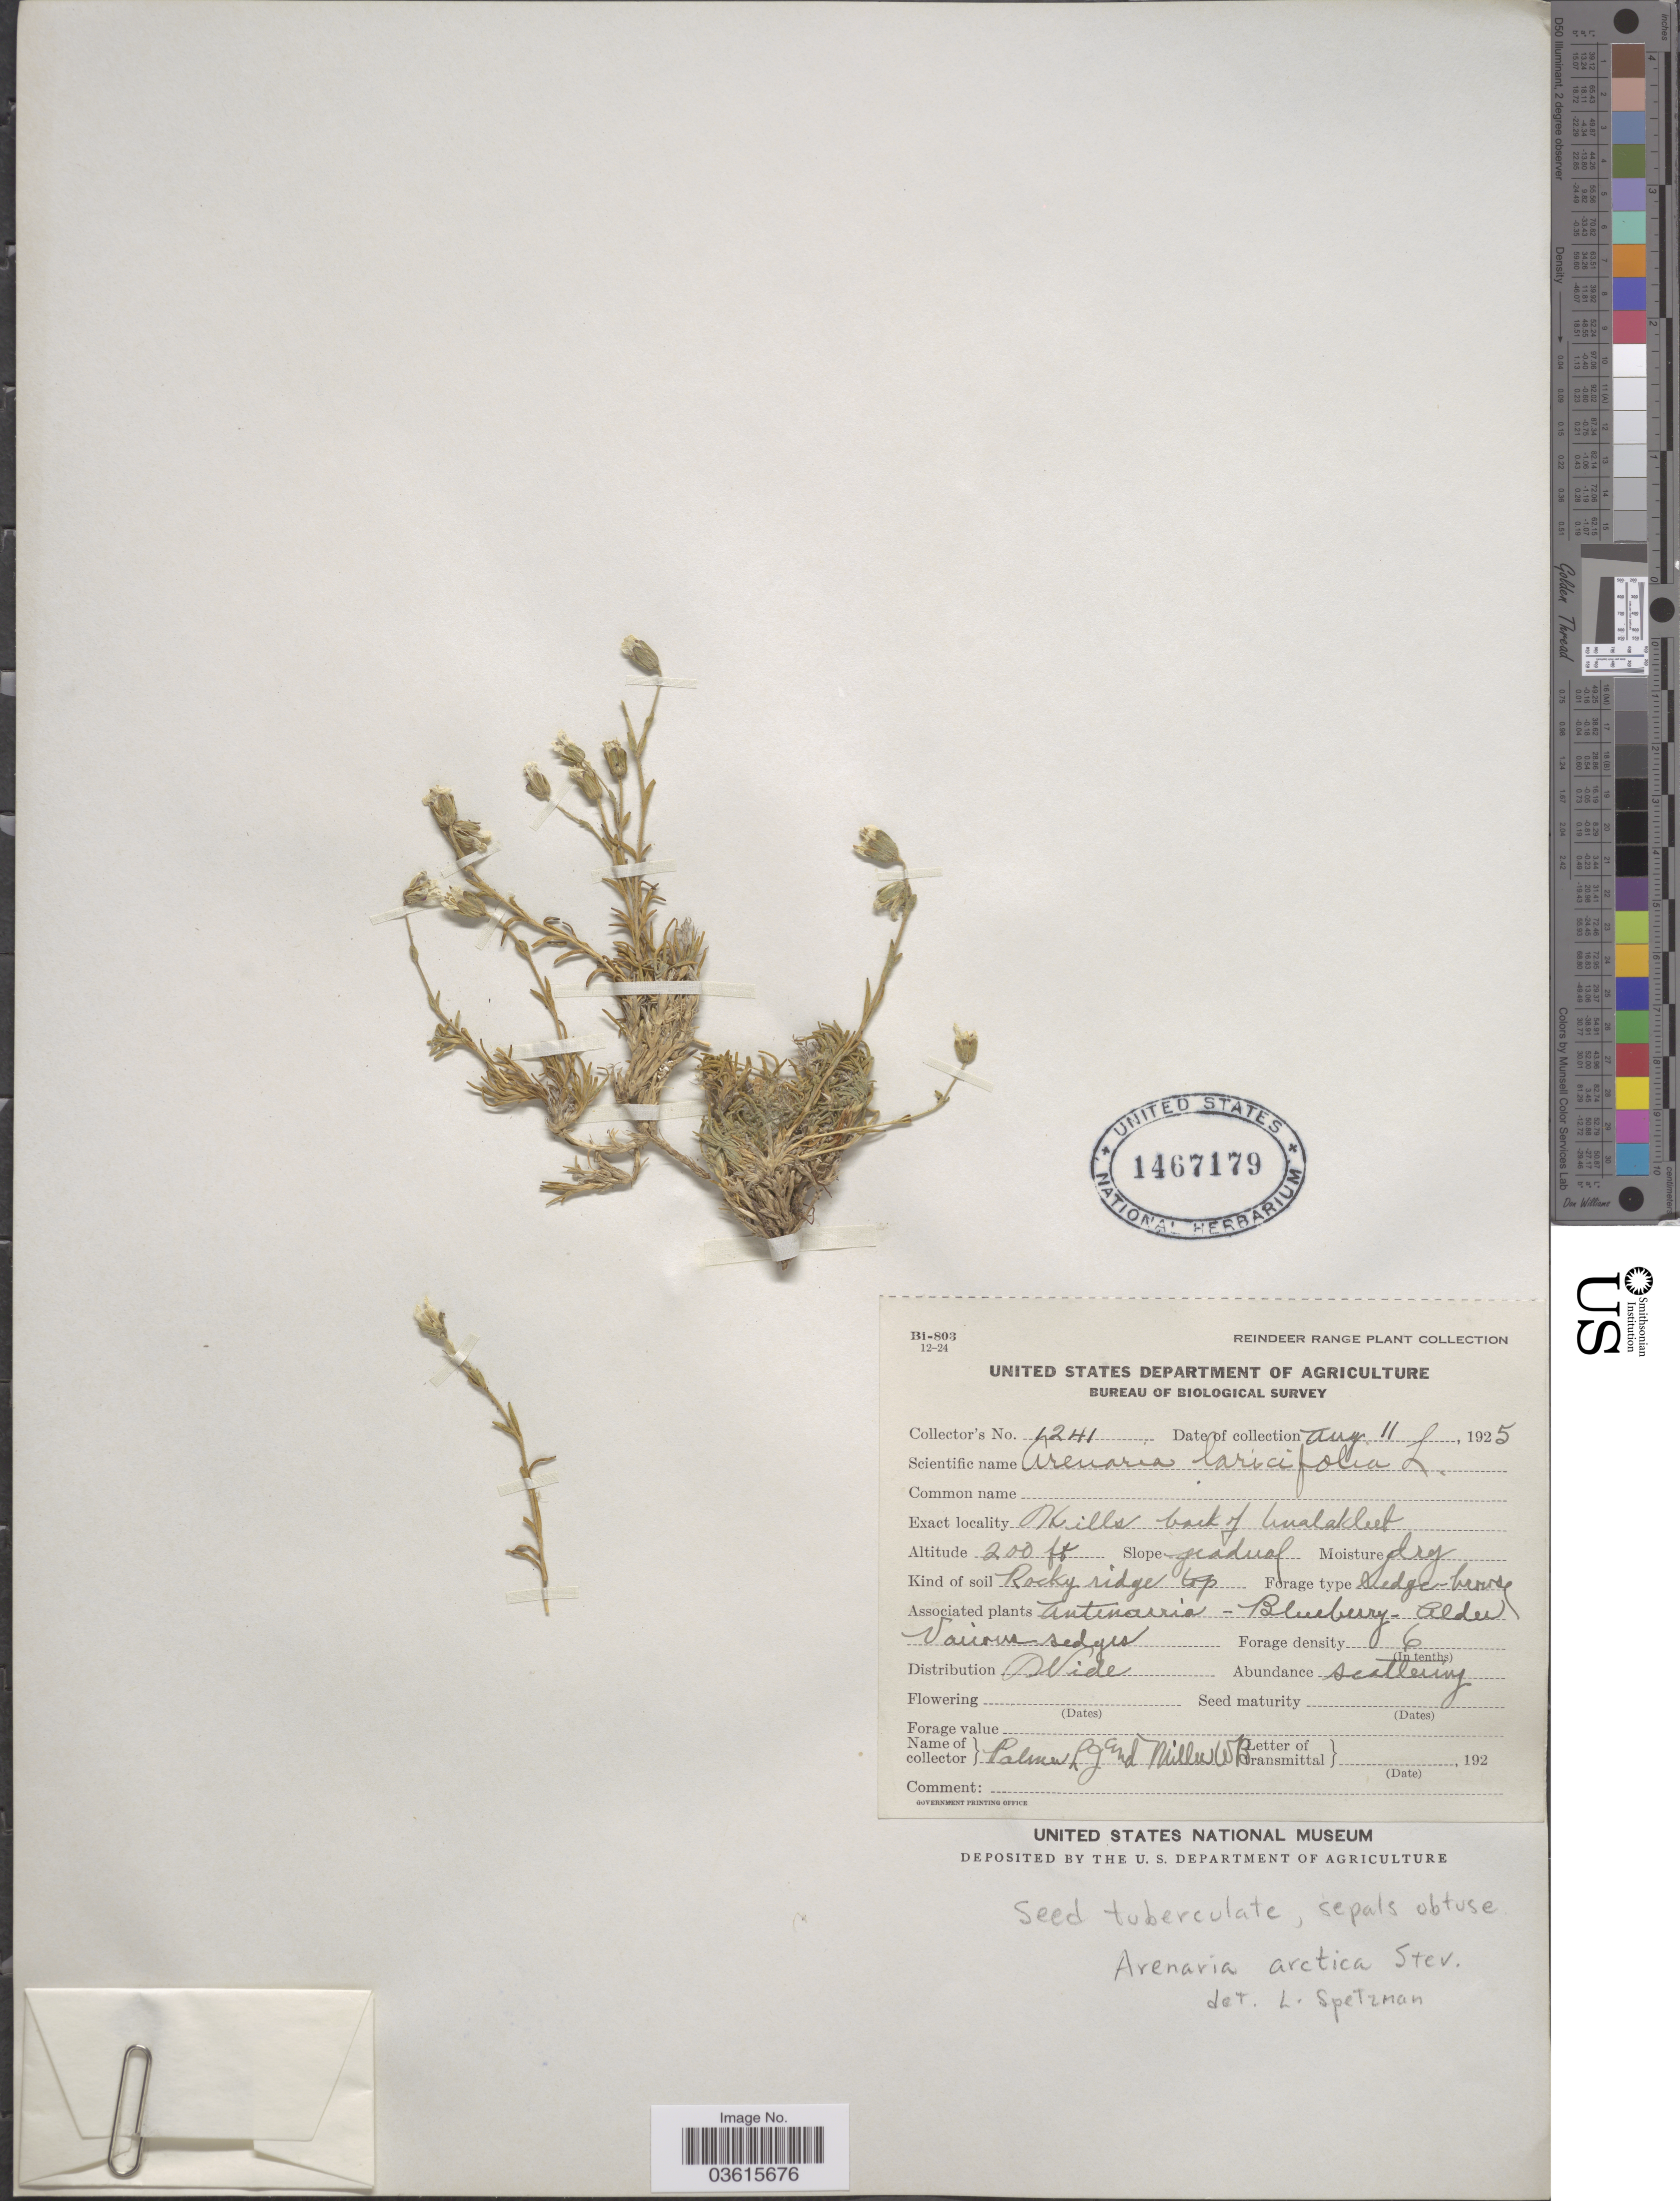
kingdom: Plantae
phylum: Tracheophyta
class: Magnoliopsida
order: Caryophyllales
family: Caryophyllaceae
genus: Cherleria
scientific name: Cherleria arctica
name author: (Steven ex Ser.) A.J. Moore & Dillenb.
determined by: Strong, M. T., (US), Smithsonian Institution - National Museum of Natural History (UNITED STATES)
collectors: L. J. Palmer & W. Miller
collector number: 1241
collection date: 1925-08-11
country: United States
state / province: Alaska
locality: Reindeer Range [unsure placement] Hills back of Unalakleet.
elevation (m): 61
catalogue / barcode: US 1467179